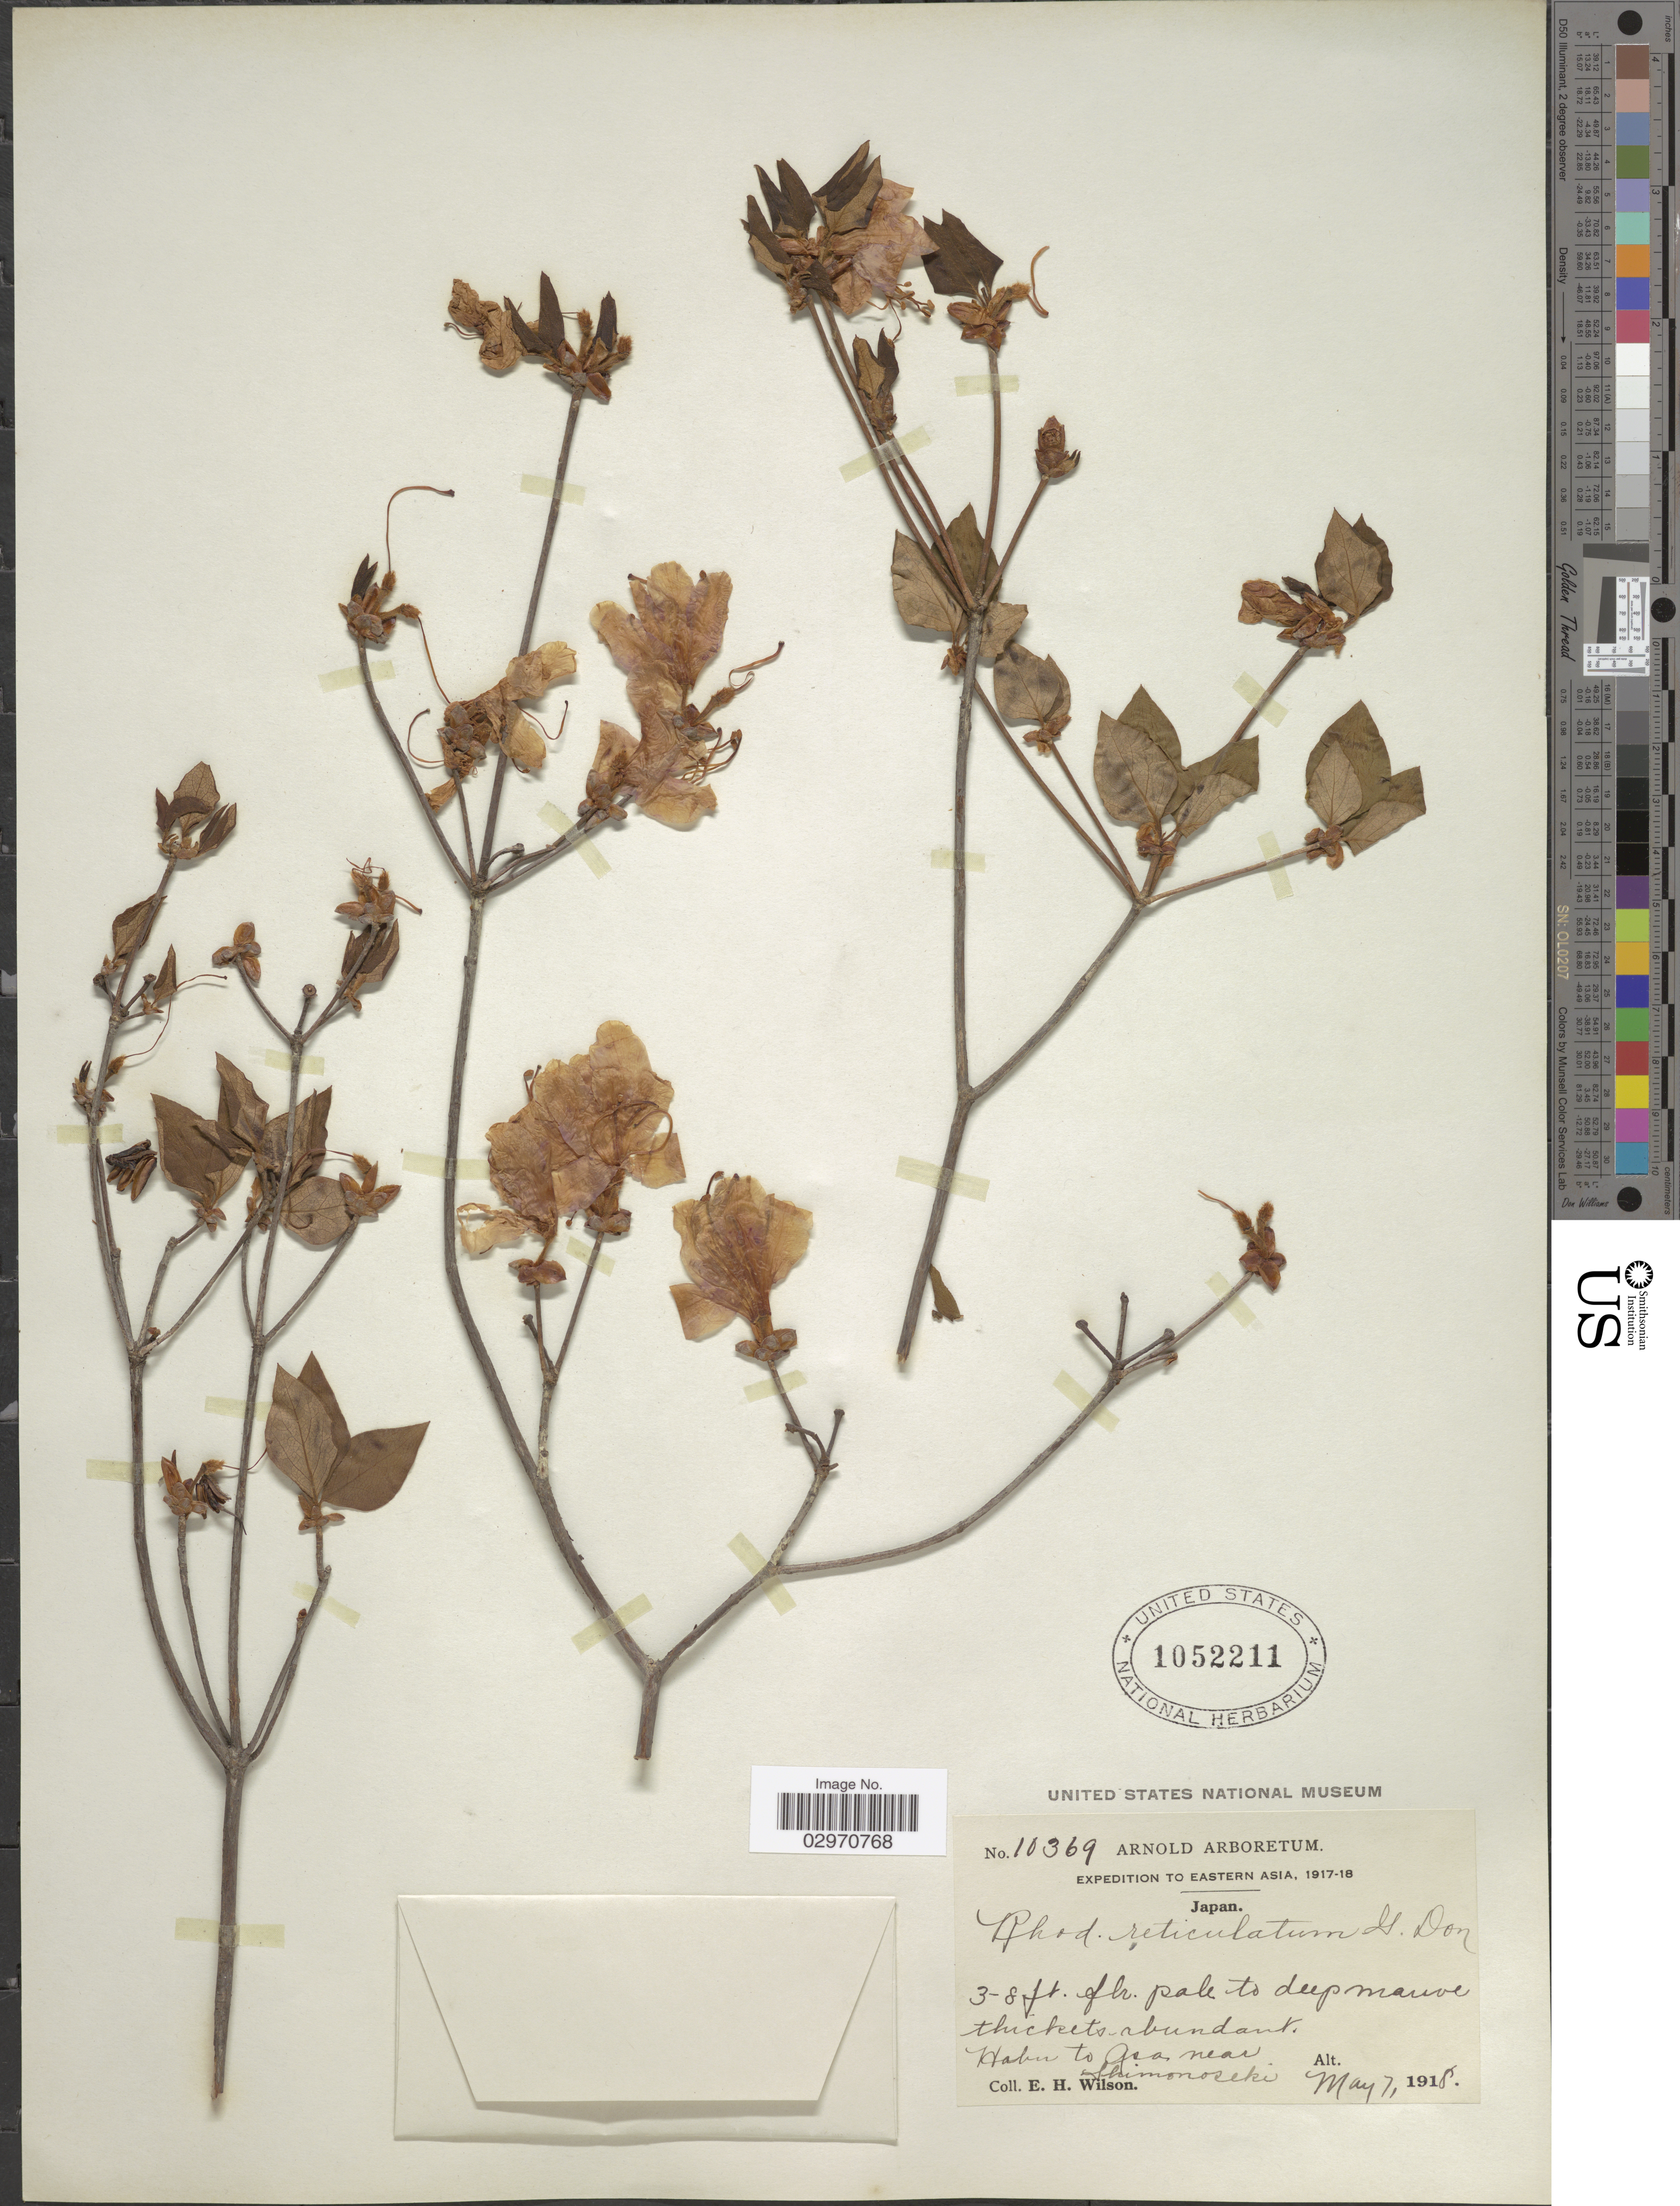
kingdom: Plantae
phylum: Tracheophyta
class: Magnoliopsida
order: Ericales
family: Ericaceae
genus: Rhododendron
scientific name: Rhododendron farrerae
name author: Sweet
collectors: E. Wilson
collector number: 10369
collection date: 1918-05-07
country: Japan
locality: Eastern Asia. Habu to Asa near Shimonoseki.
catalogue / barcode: US 1052211